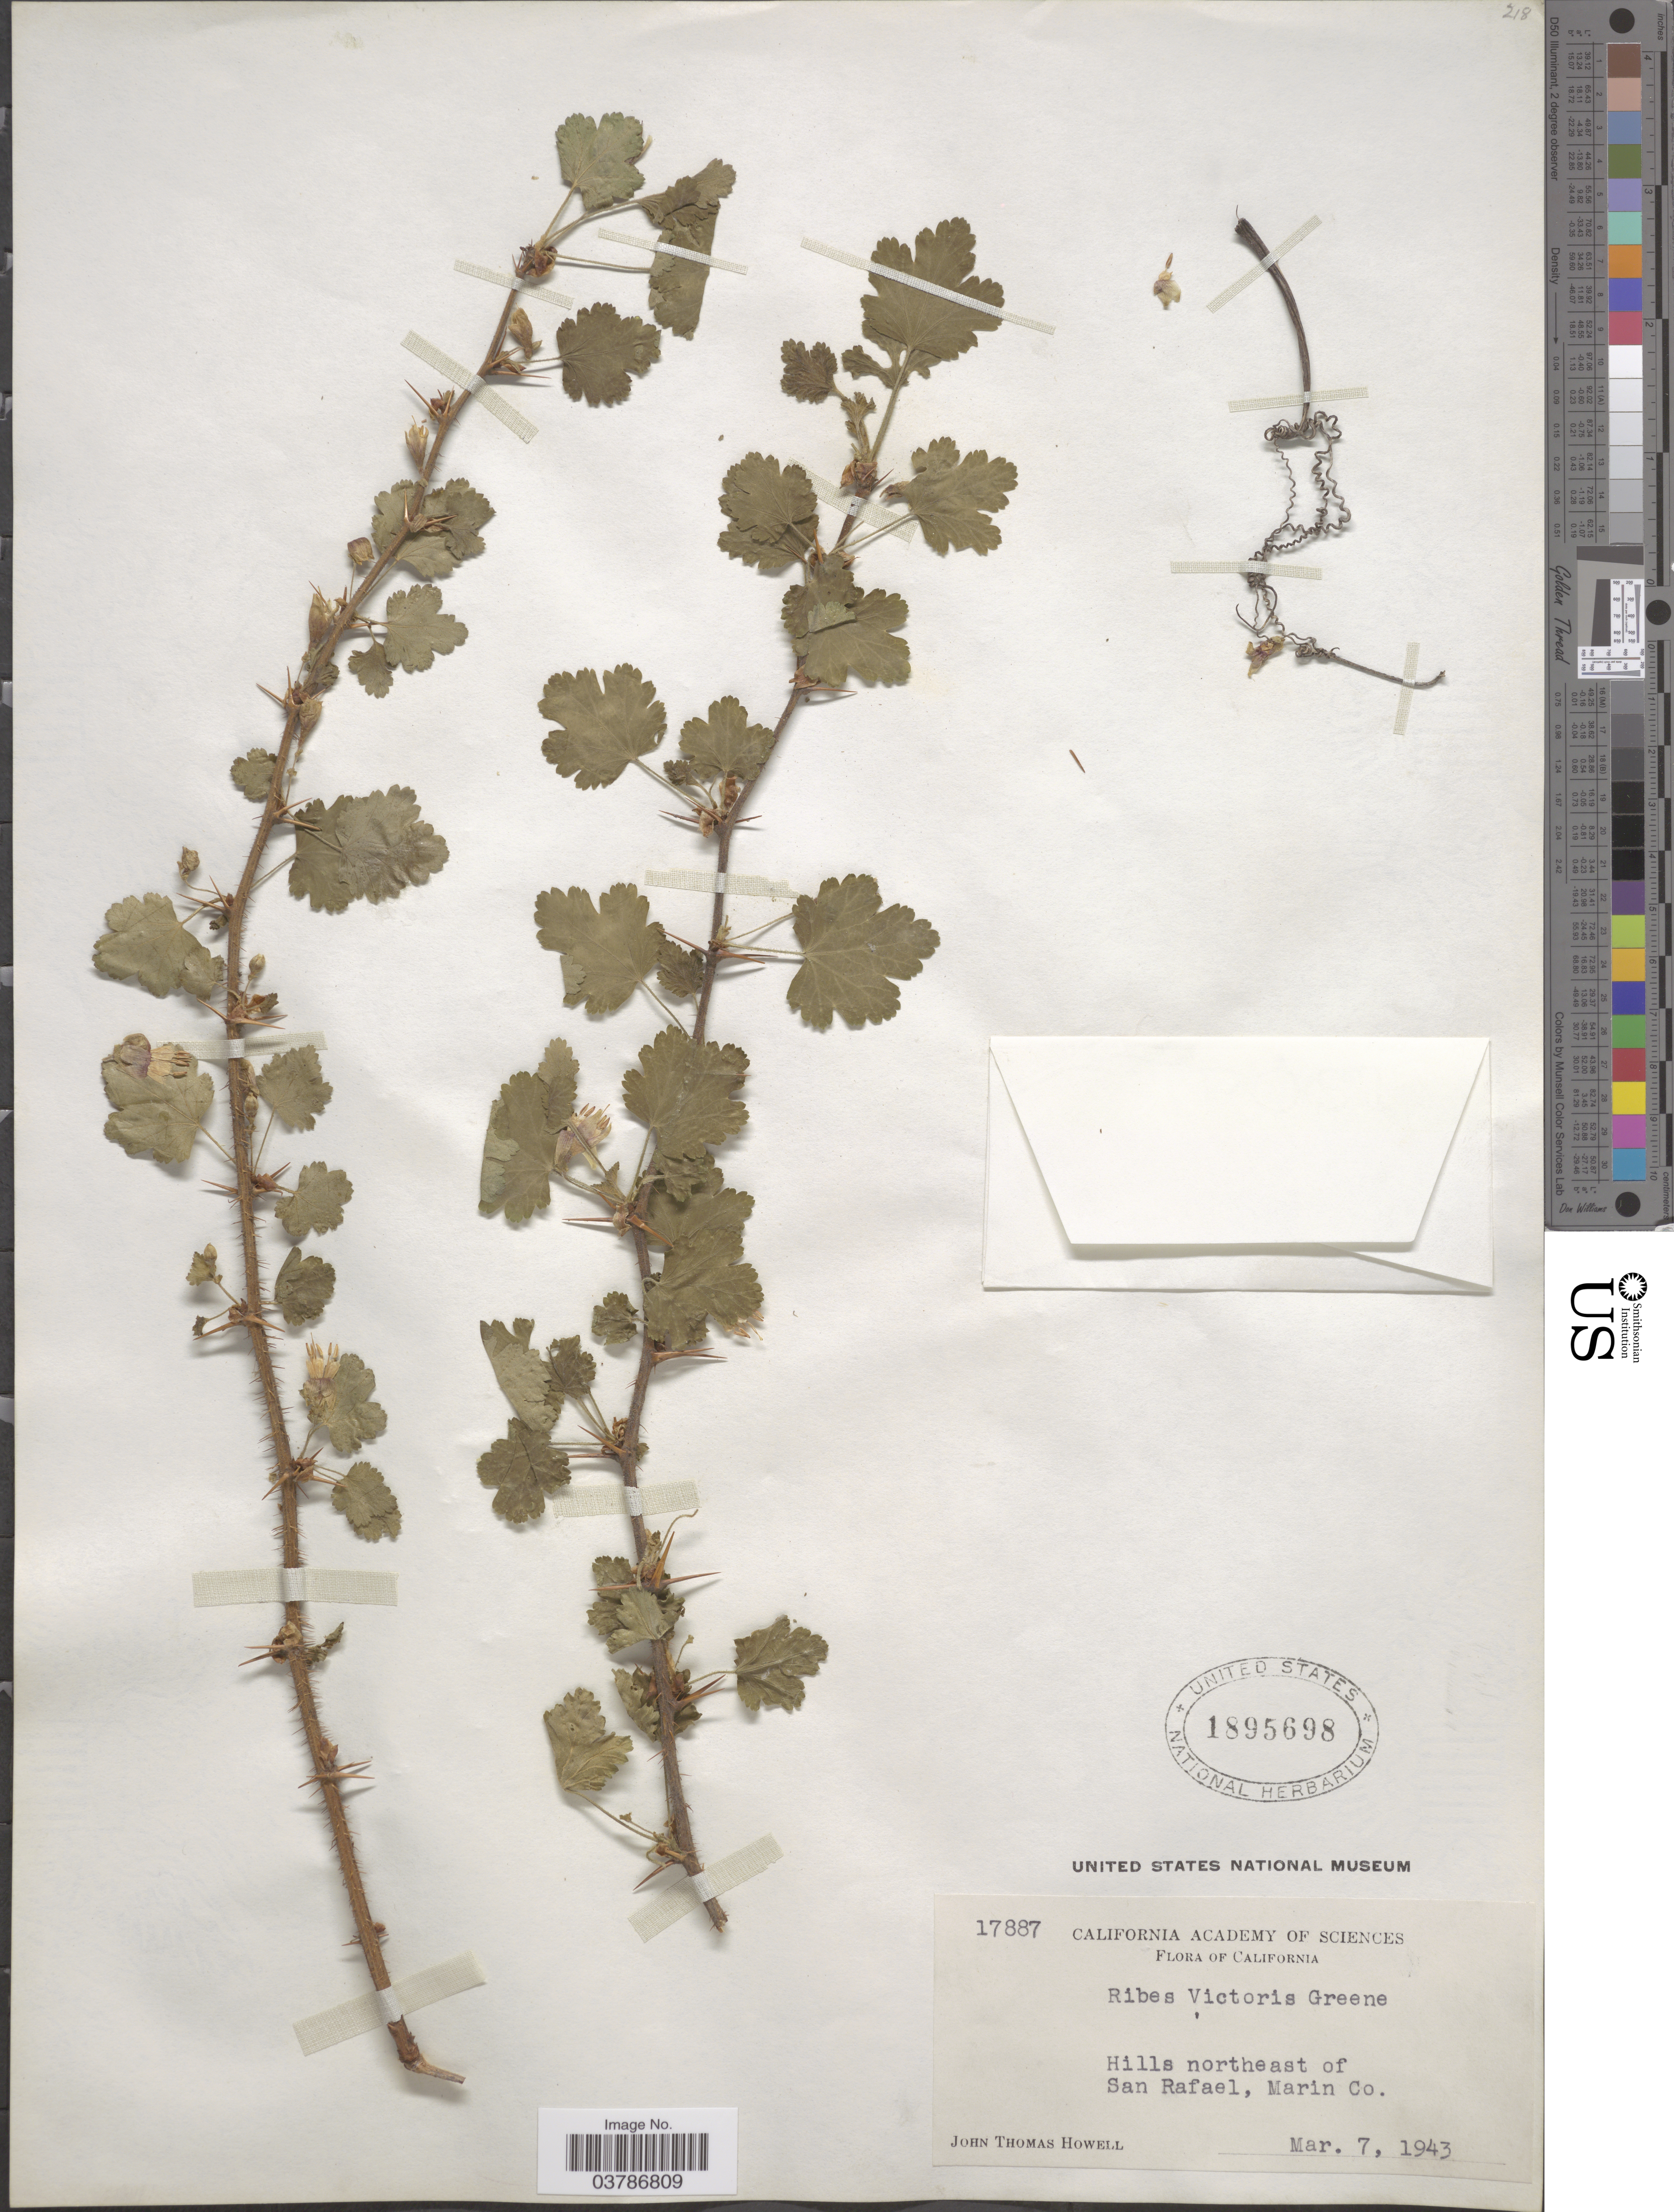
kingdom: Plantae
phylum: Tracheophyta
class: Magnoliopsida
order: Saxifragales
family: Grossulariaceae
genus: Ribes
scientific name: Ribes victoris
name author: Greene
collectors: J. T. Howell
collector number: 17887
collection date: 1943-03-07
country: United States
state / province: California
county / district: Marin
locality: Hills northeast of San Rafael, Marin Co.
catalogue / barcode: US 1895698